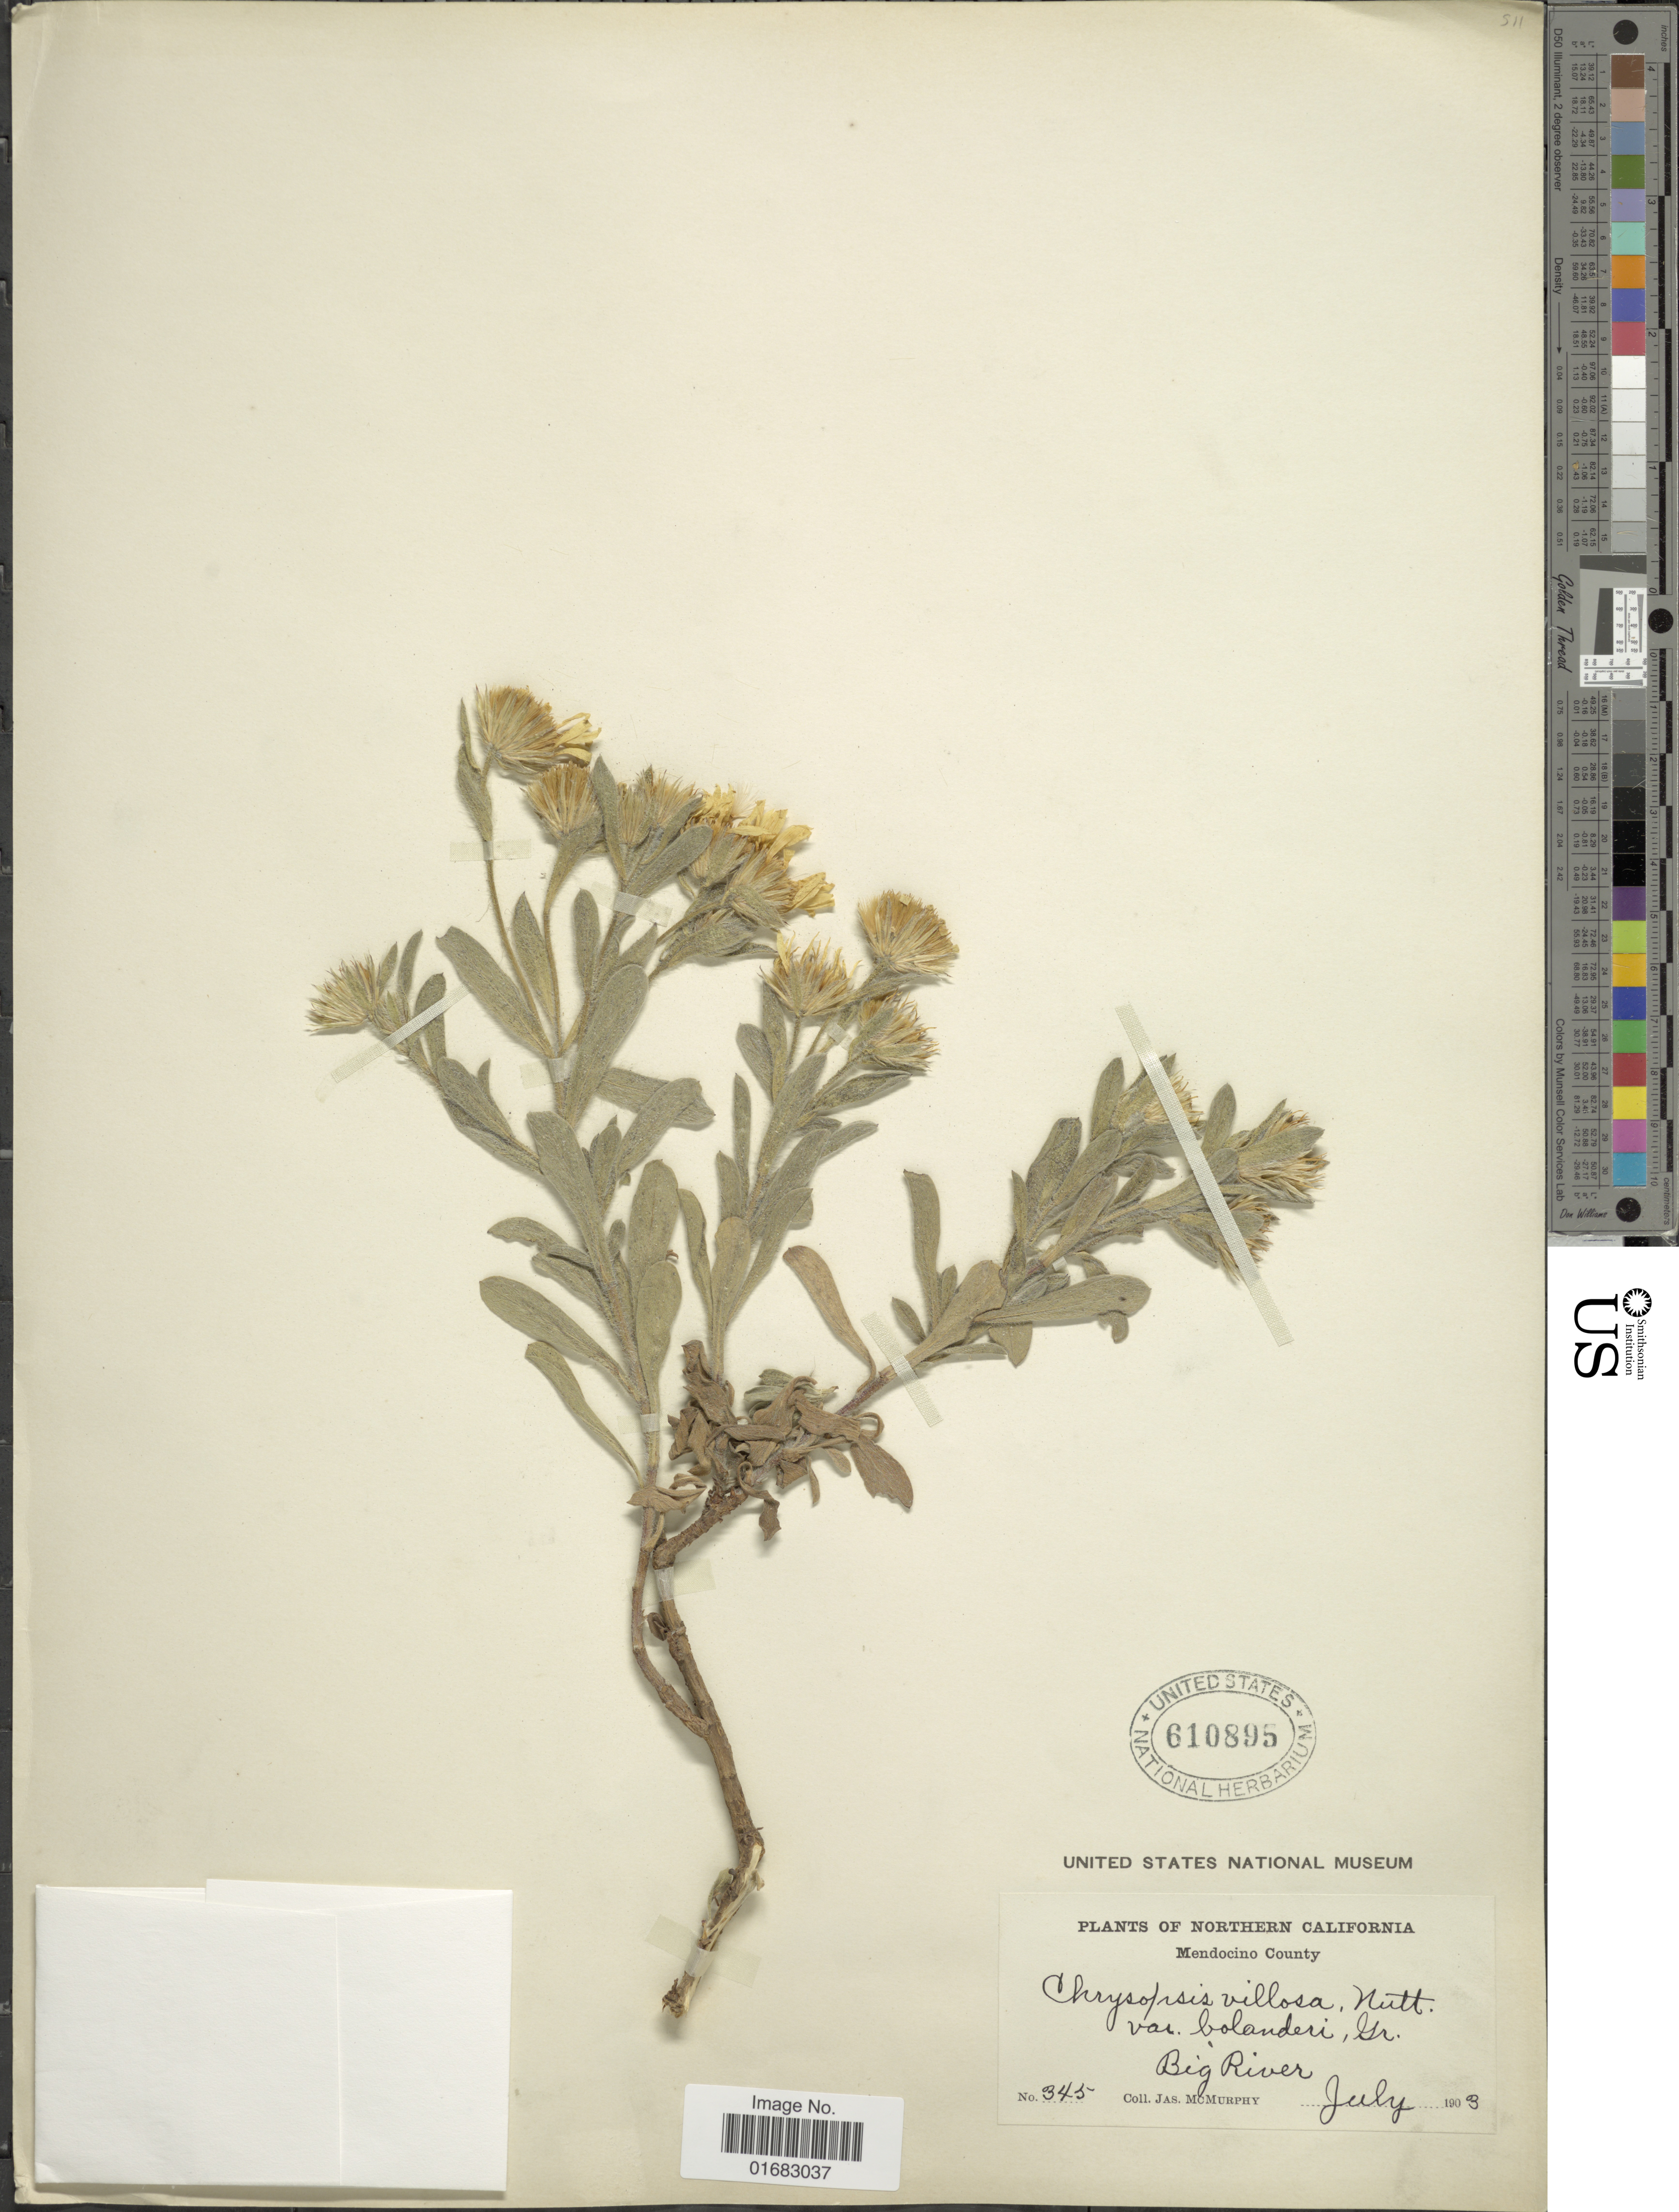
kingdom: Plantae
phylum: Tracheophyta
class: Magnoliopsida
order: Asterales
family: Asteraceae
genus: Heterotheca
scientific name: Heterotheca villosa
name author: (Pursh) Shinners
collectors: J. McMurphy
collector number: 345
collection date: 1903-07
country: United States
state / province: California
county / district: Mendocino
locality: Northern California, Mendocino County, Big River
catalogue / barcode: US 610895